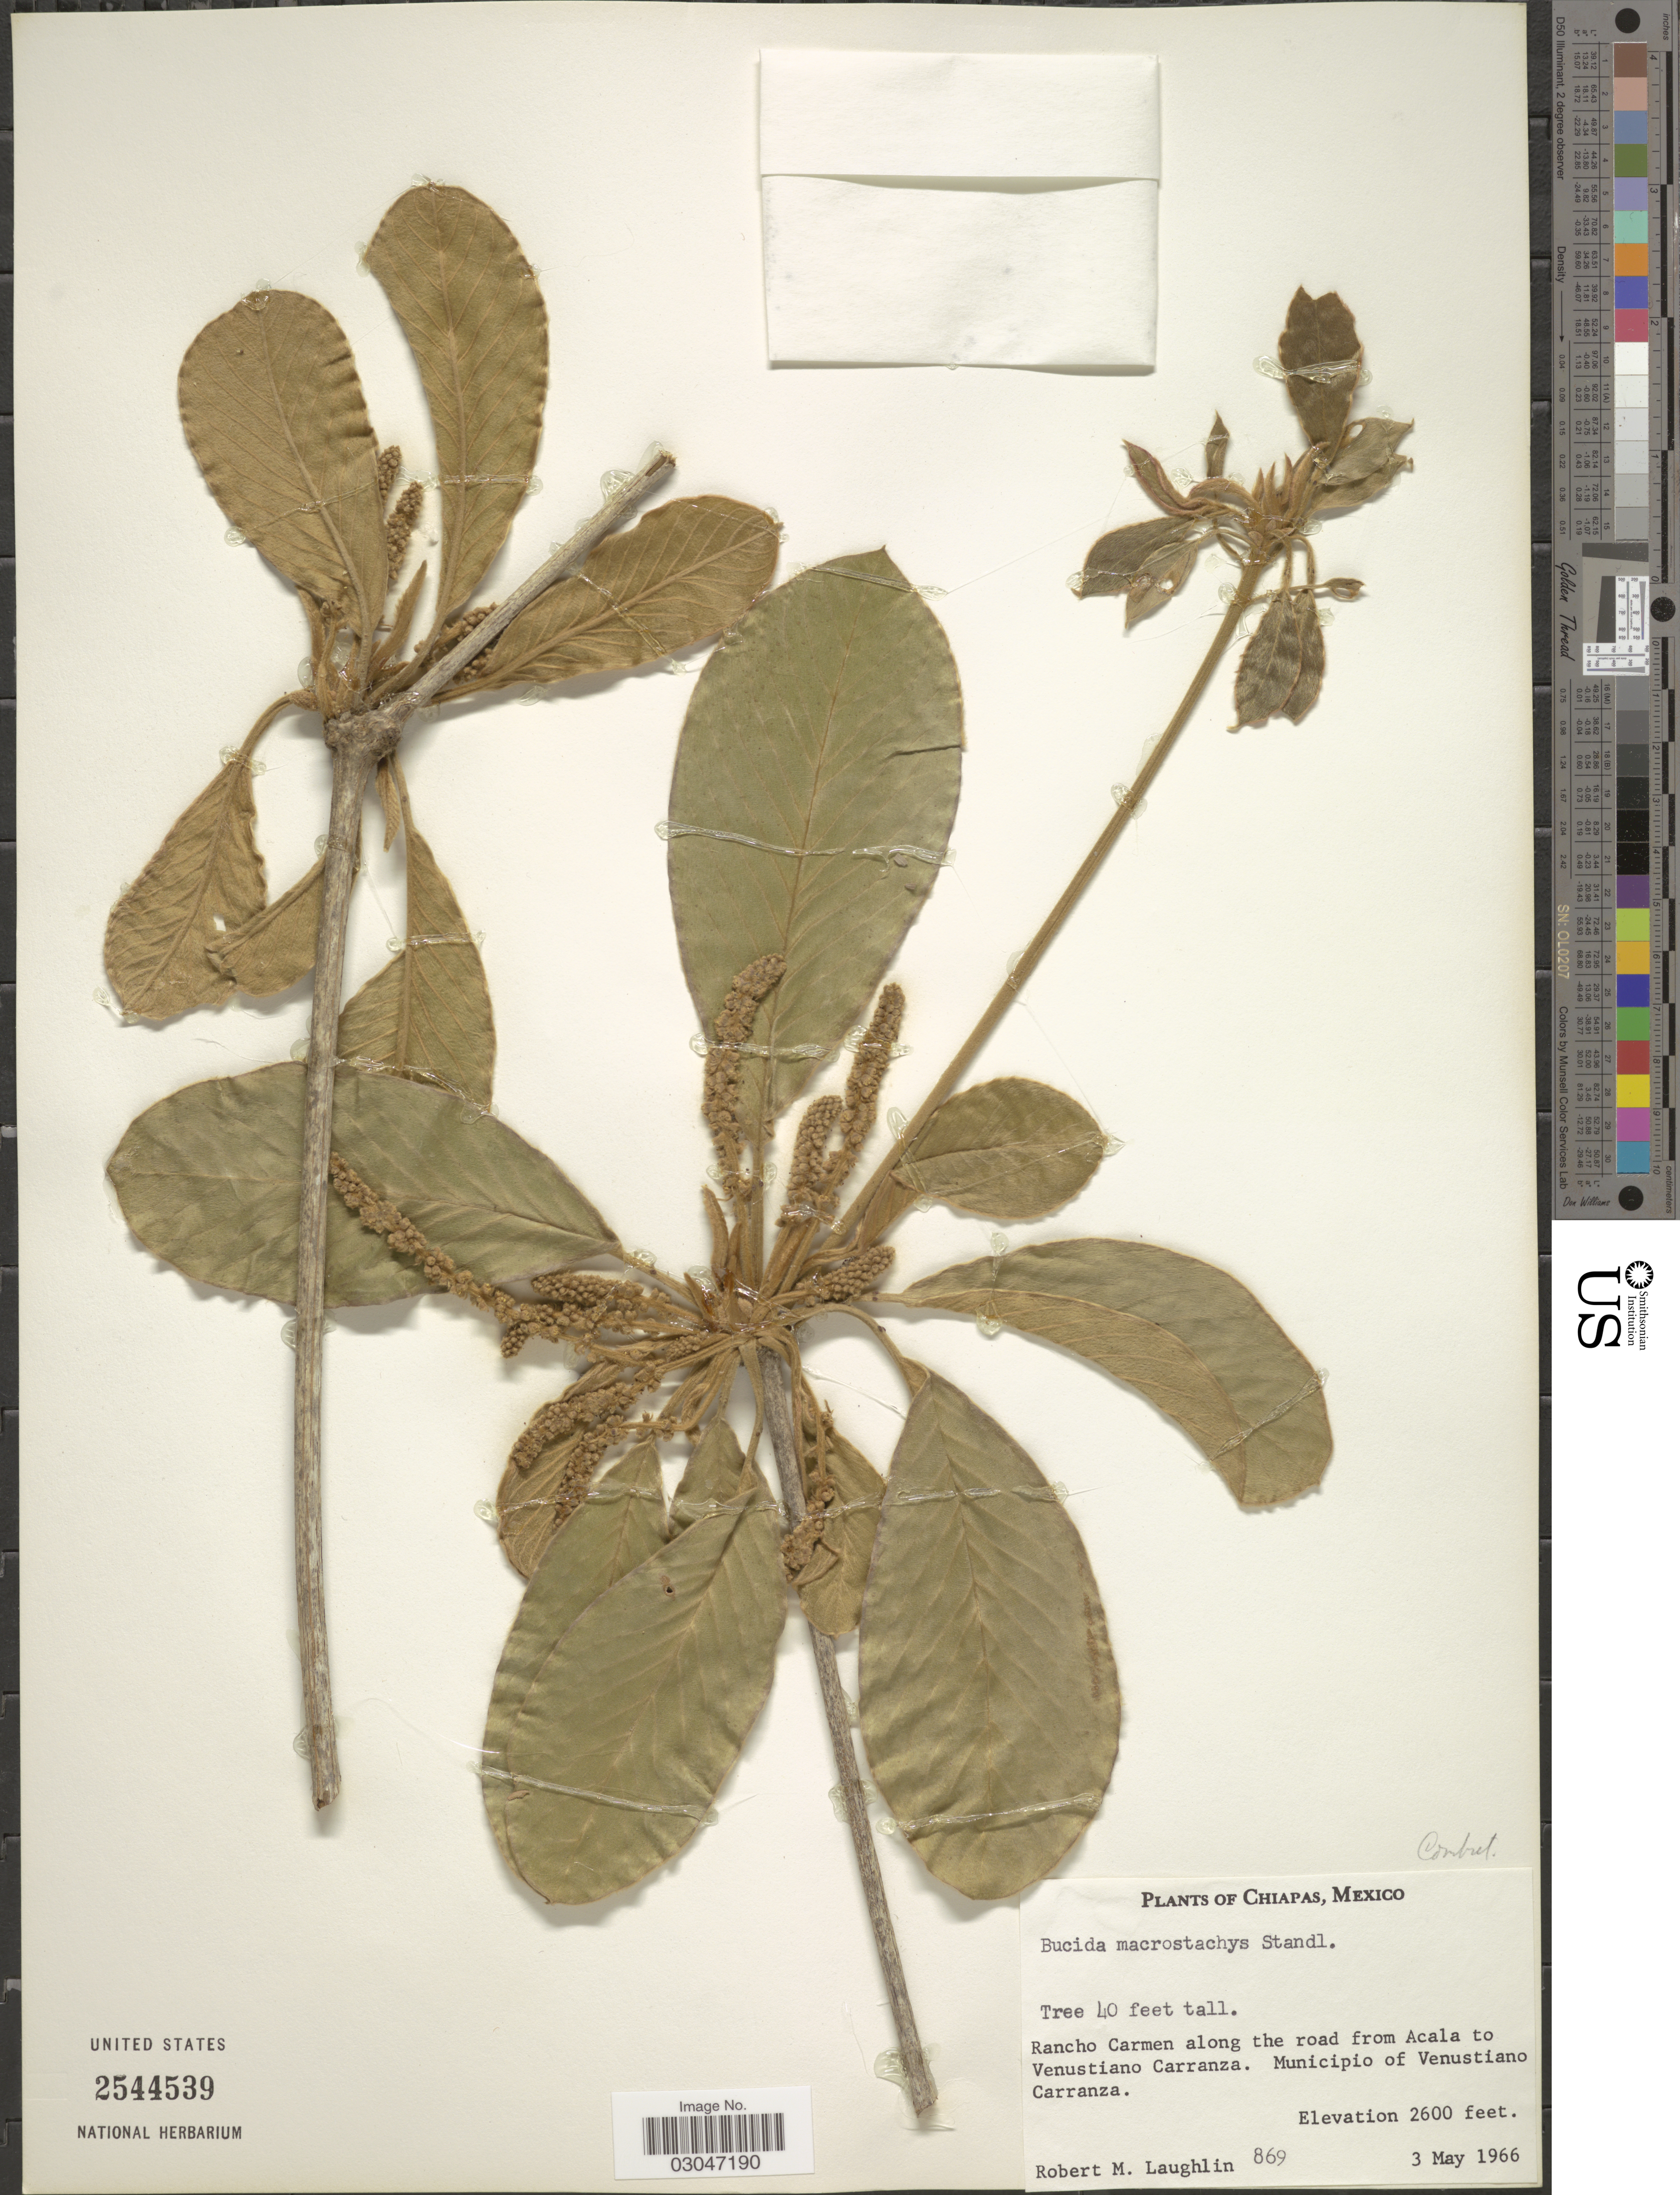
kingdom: Plantae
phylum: Tracheophyta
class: Magnoliopsida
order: Myrtales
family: Combretaceae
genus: Terminalia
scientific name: Terminalia macrostachya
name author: (Standl.) Alwan & Stace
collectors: R. M. Laughlin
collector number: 869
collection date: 1966-05-03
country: Mexico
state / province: Chiapas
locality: Rancho Carmen along the road from Acala to Venustiano Carranza, Municipio of Venustiano Carranza.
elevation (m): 792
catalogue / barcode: US 2544539